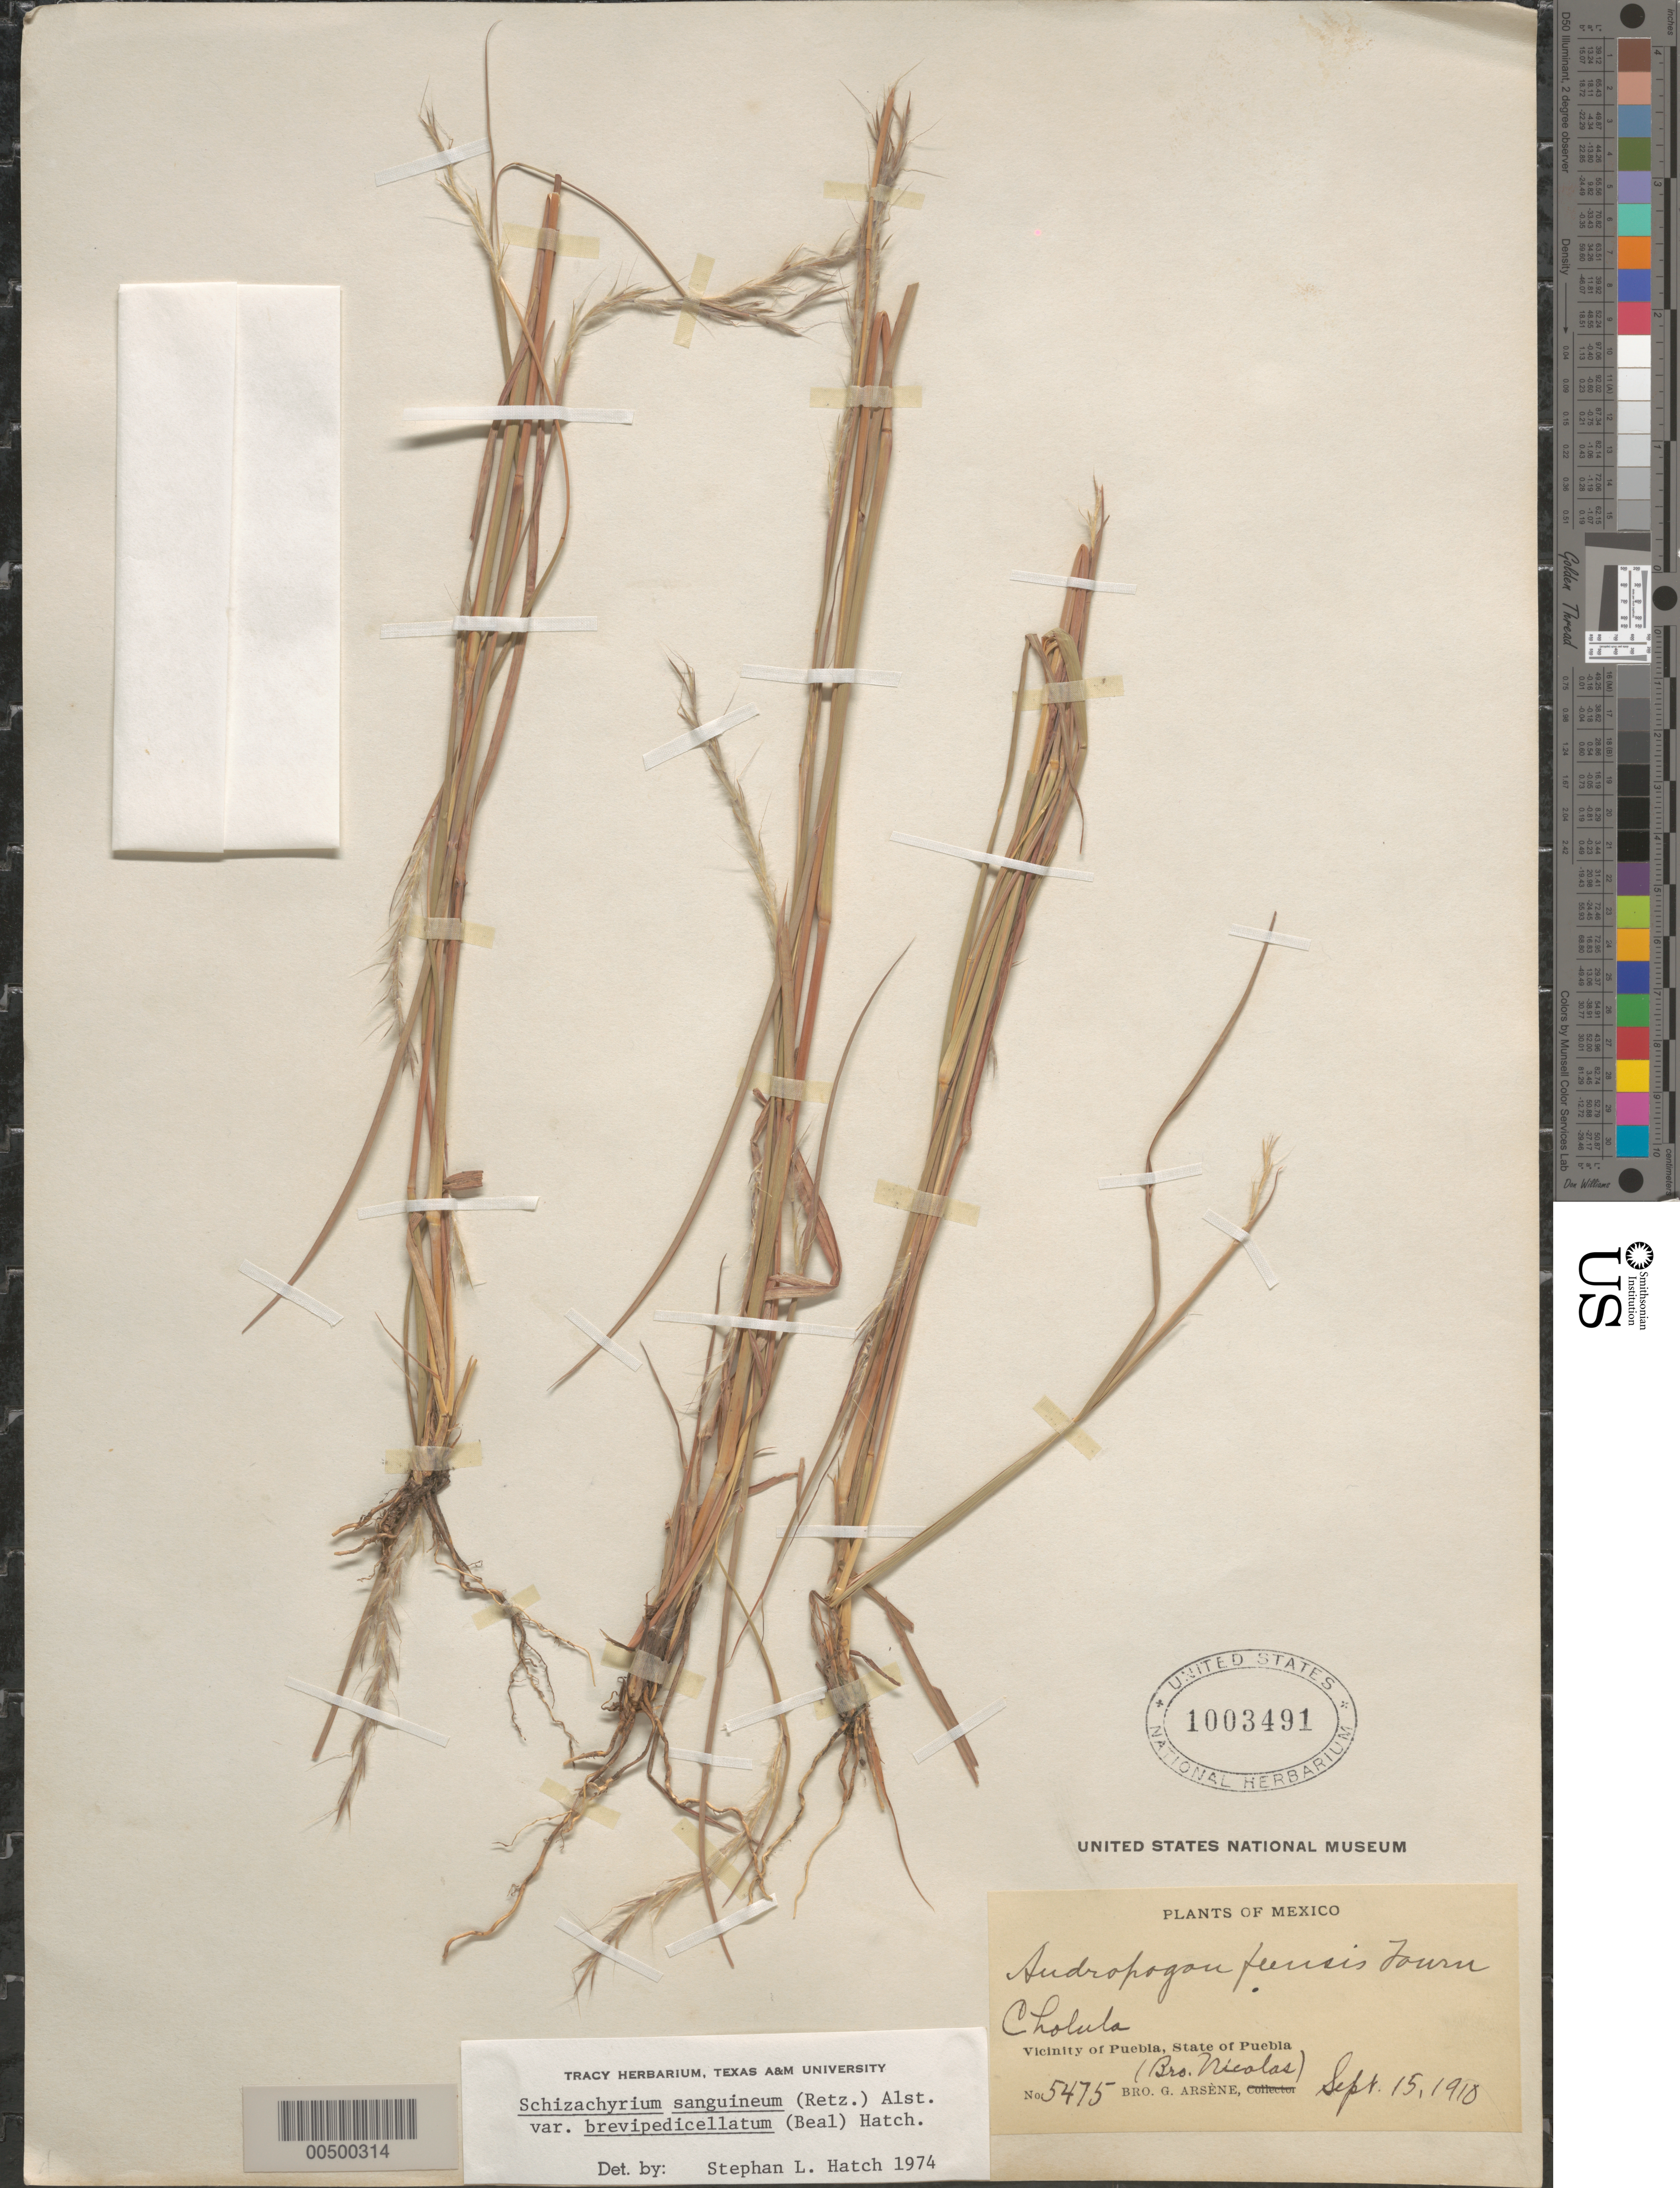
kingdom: Plantae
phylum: Tracheophyta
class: Liliopsida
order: Poales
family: Poaceae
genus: Schizachyrium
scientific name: Schizachyrium sanguineum var. brevipedicellatum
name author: (W.J. Beal) S.L. Hatch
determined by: Hatch, S. L.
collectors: Bro. G. Arsène & B. Nicolas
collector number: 5475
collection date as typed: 15 Sep 1910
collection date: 1910-09-15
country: Mexico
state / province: Puebla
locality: Vicinity of Puebla, Cholula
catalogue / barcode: US 1003491